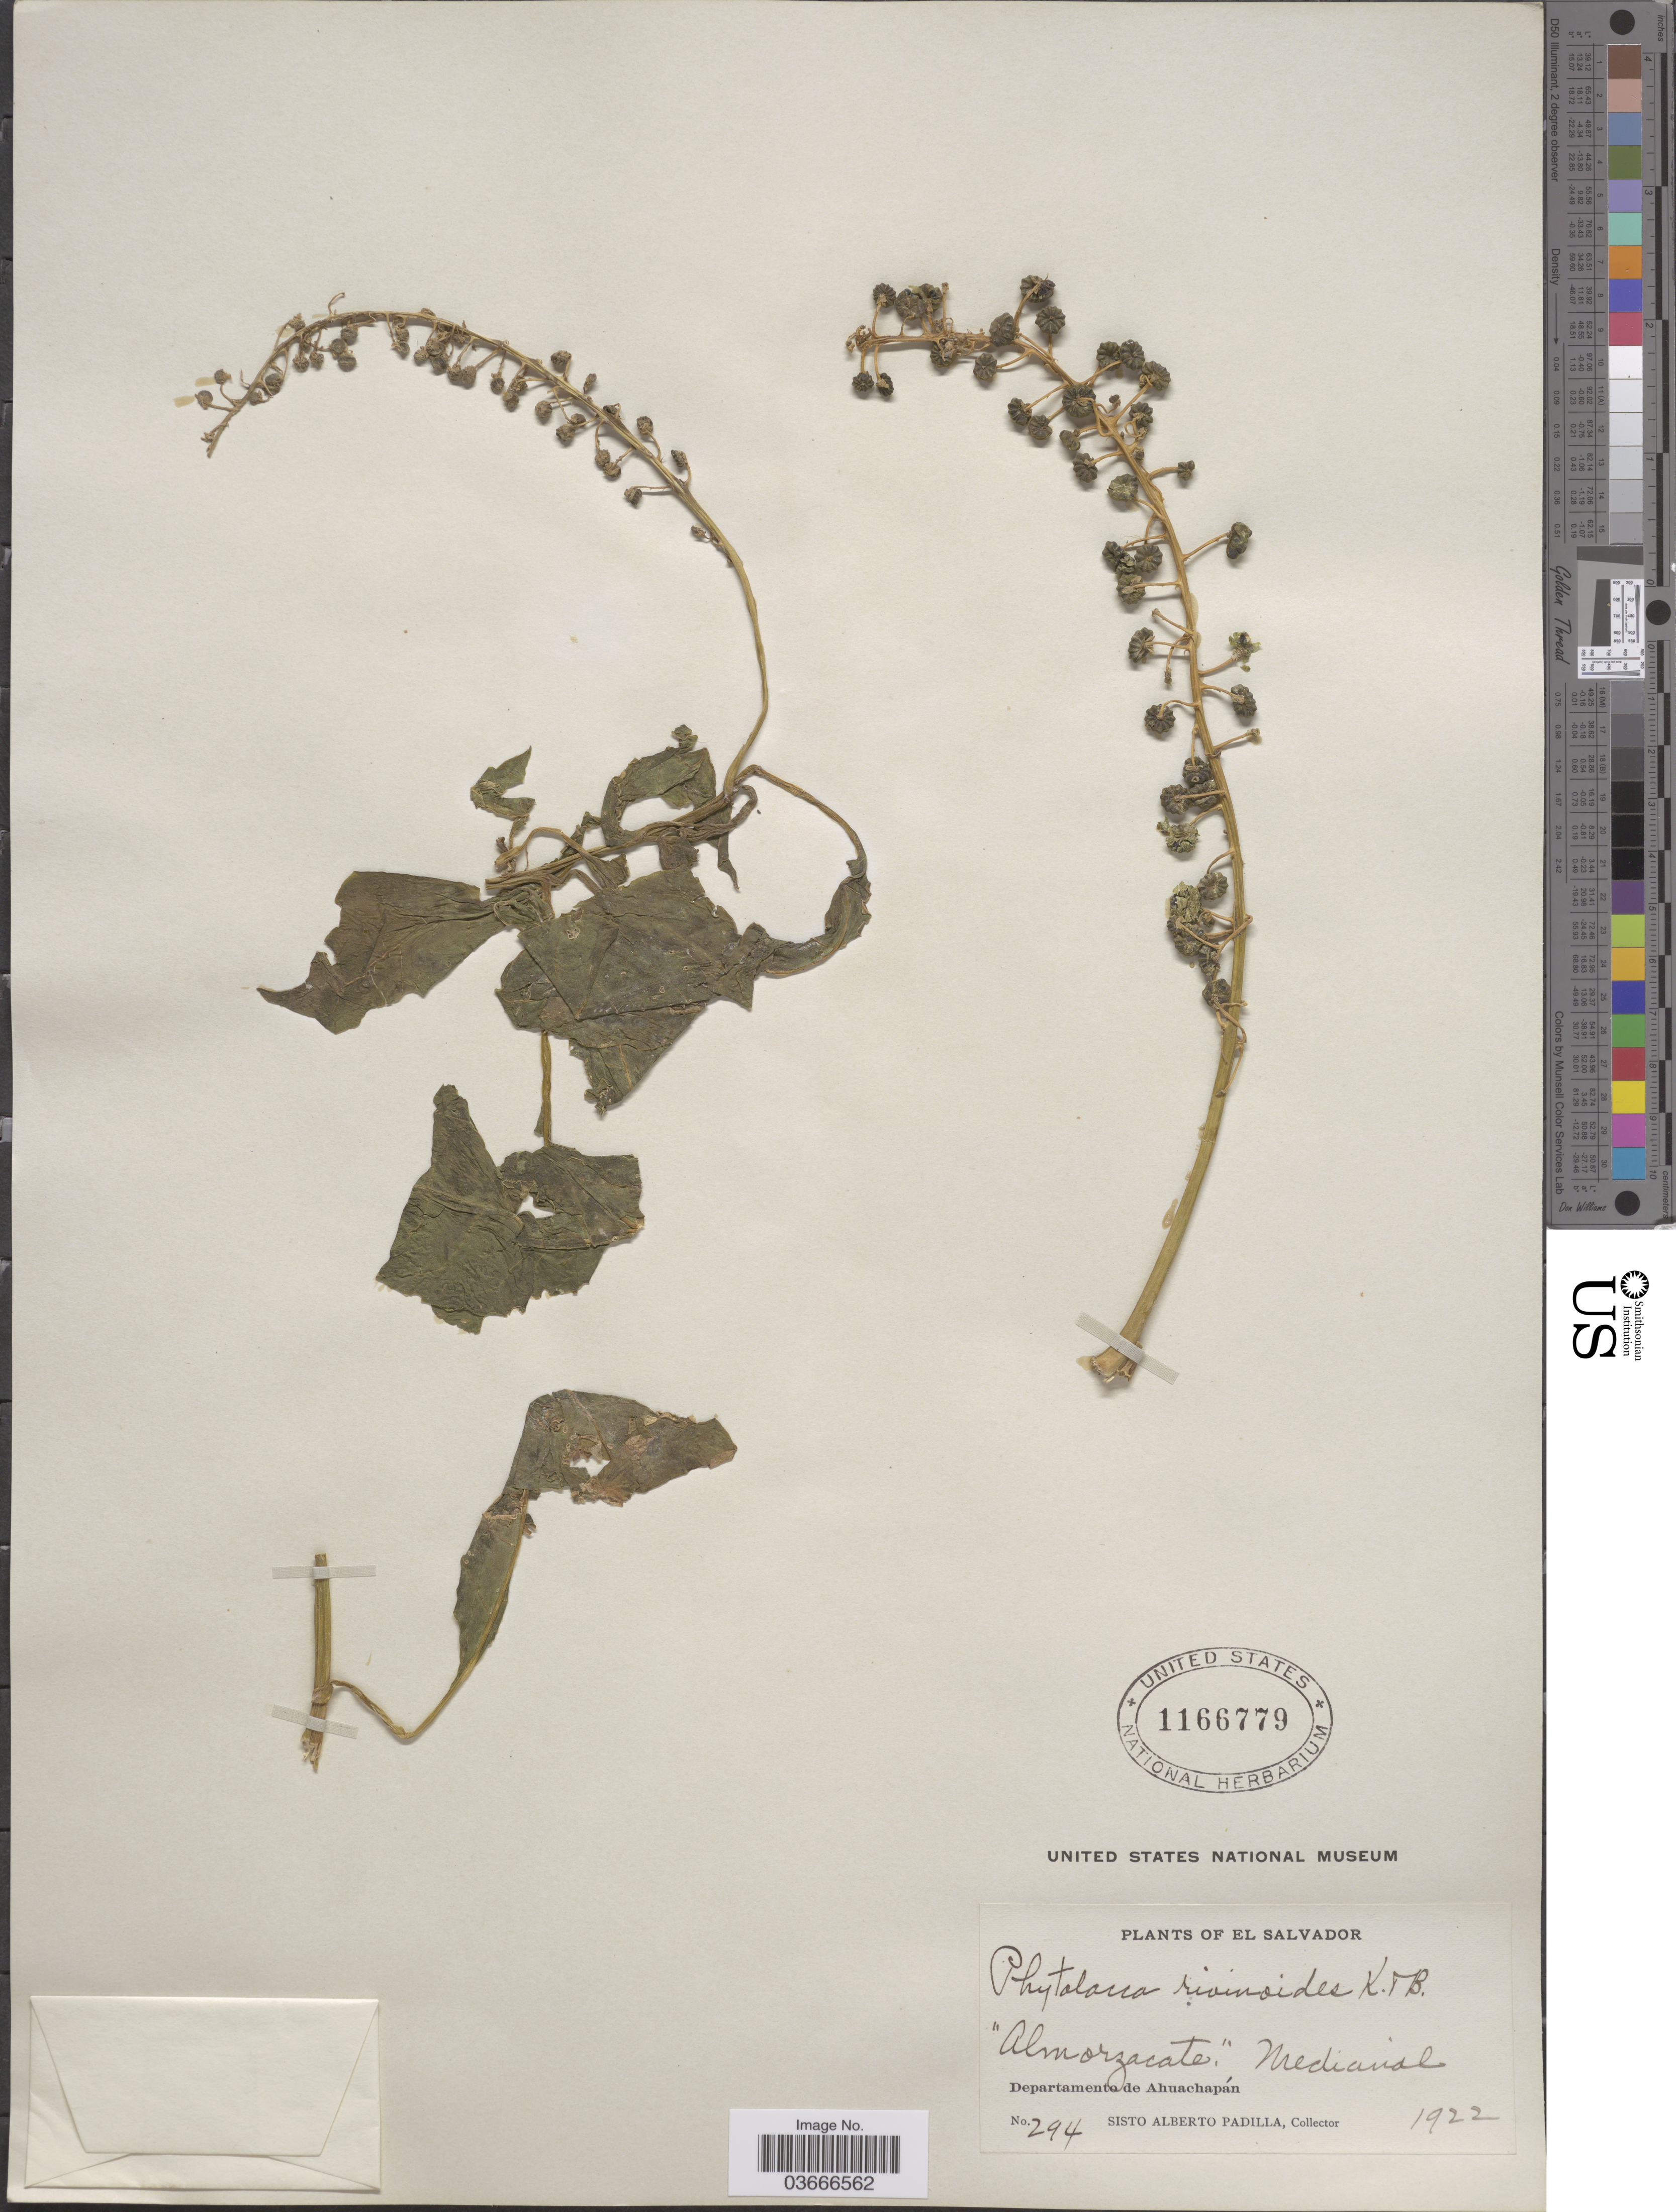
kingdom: Plantae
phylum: Tracheophyta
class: Magnoliopsida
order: Caryophyllales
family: Phytolaccaceae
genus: Phytolacca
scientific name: Phytolacca rivinoides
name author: Kunth & C.D. Bouché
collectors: S. A. Padilla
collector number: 294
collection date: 1922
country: El Salvador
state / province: Ahuachapan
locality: Departamento de Ahuachapán.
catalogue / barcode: US 1166779